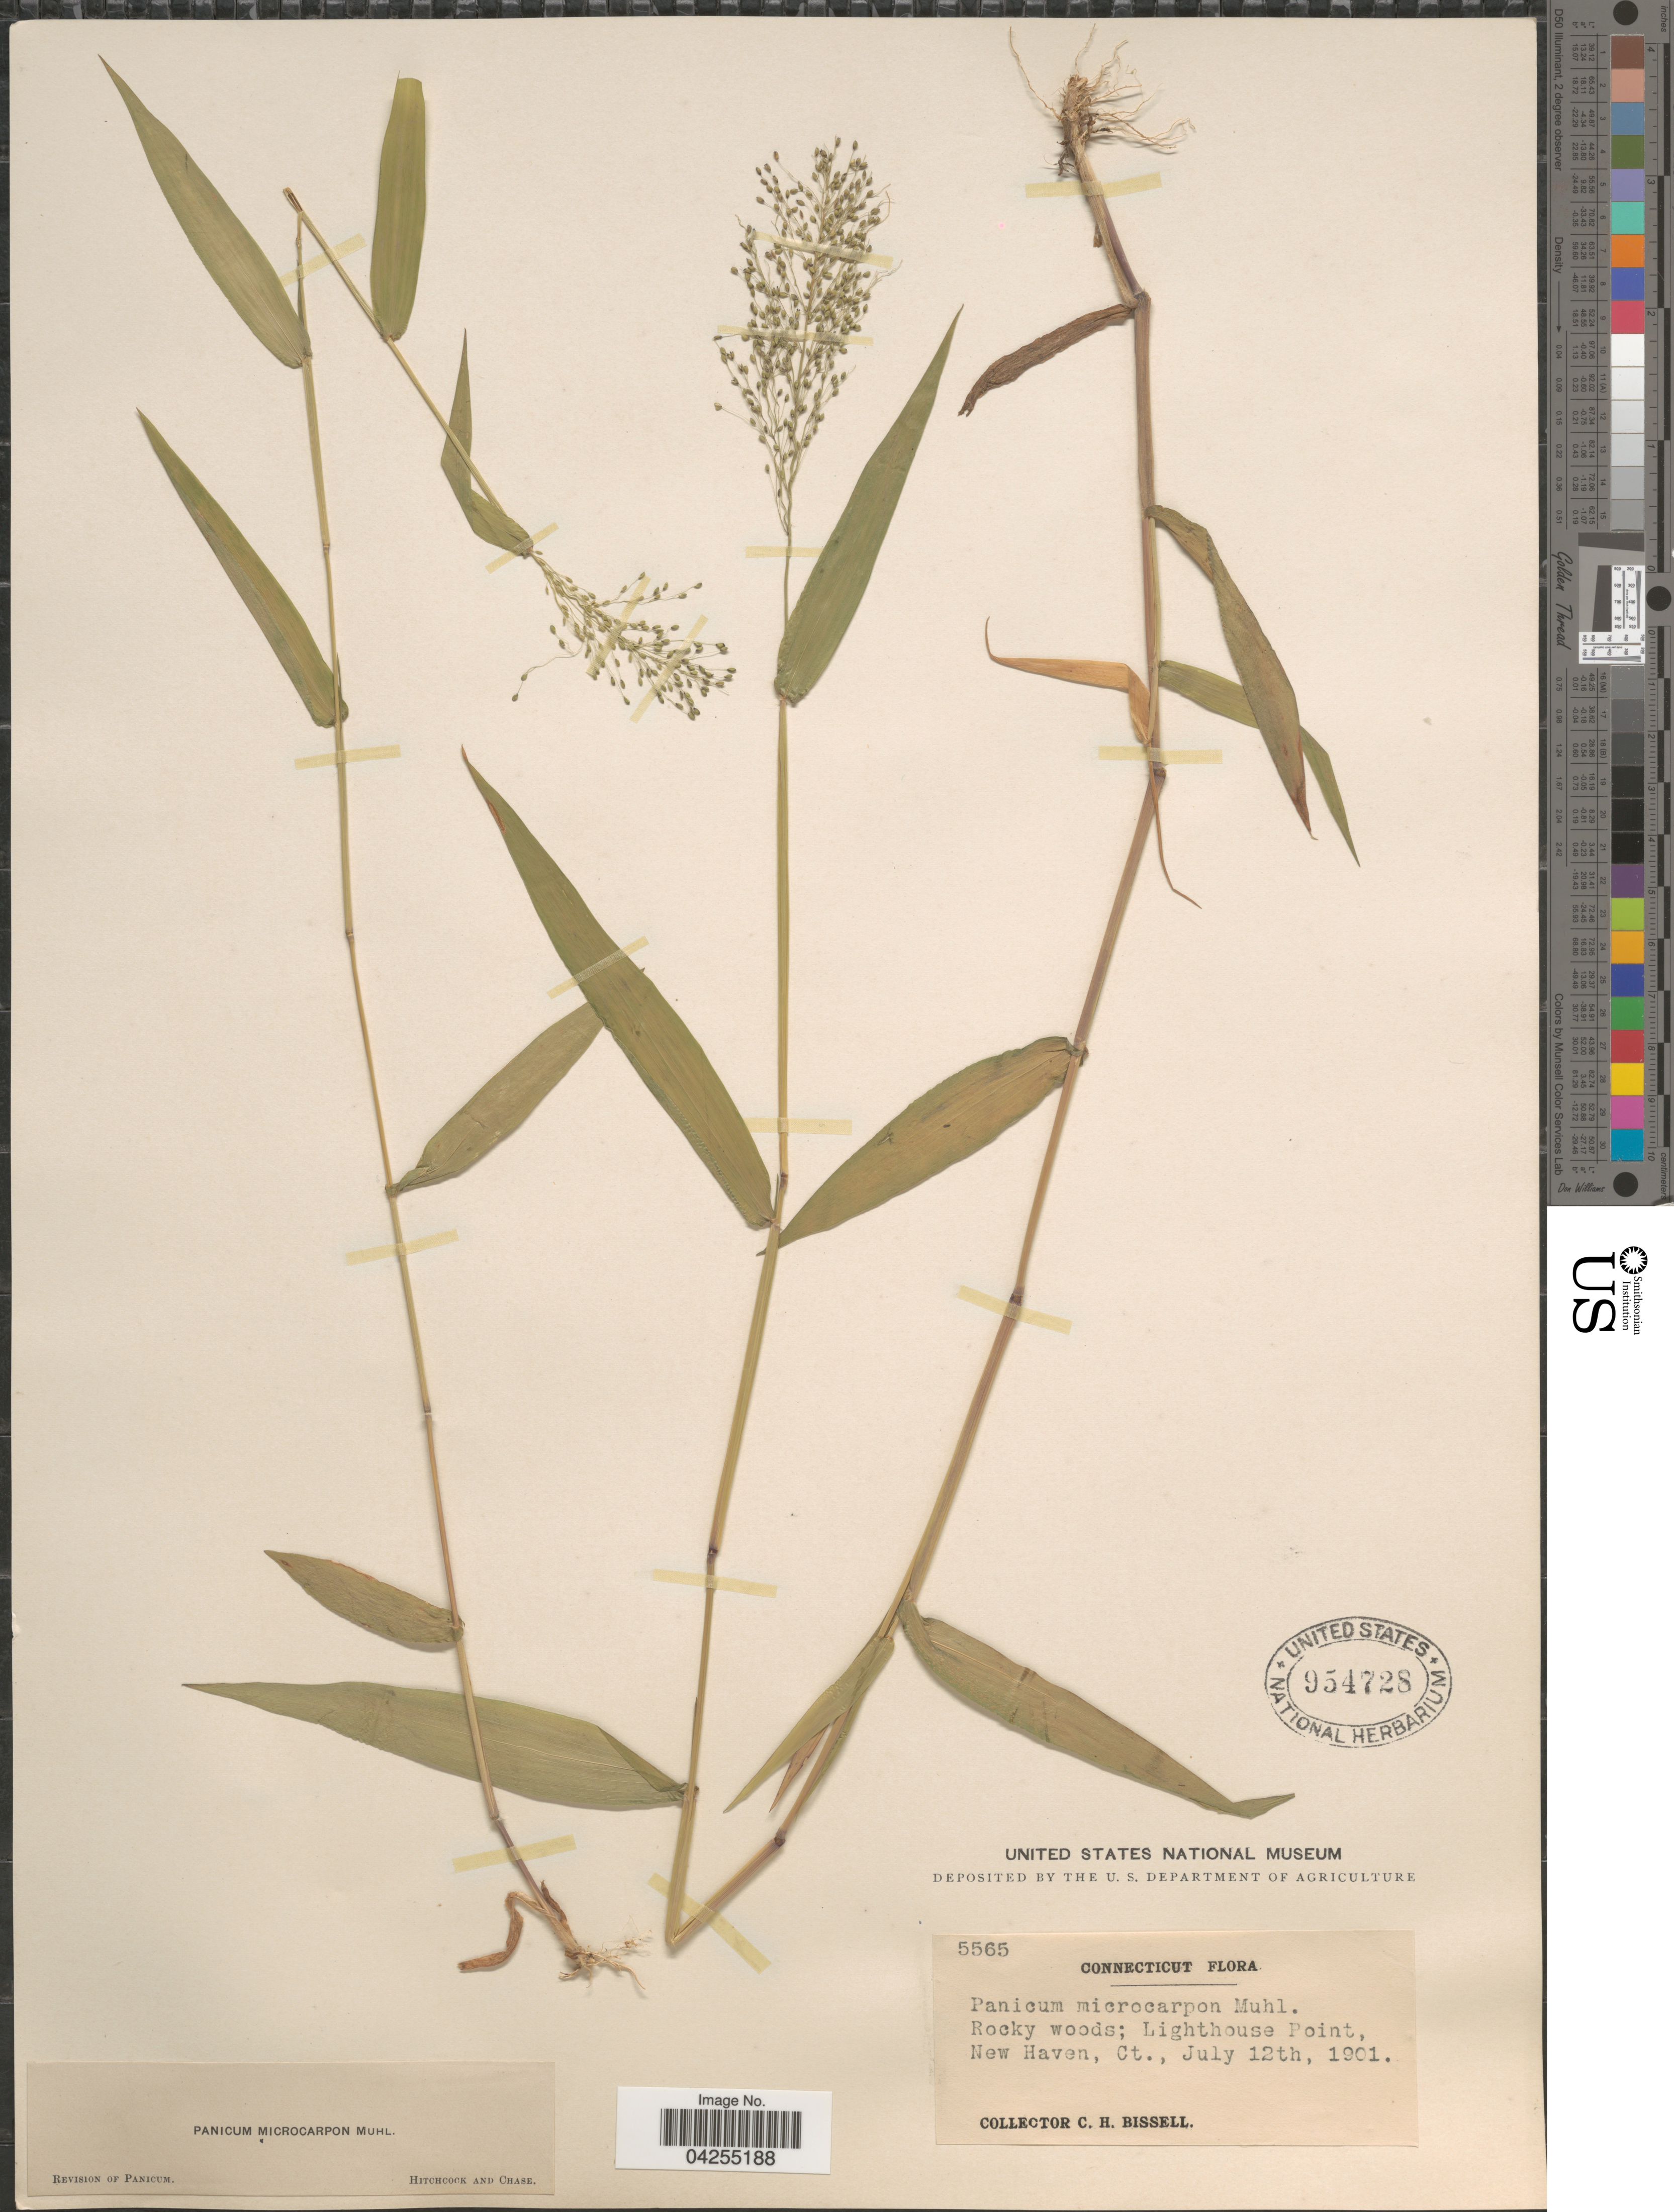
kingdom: Plantae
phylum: Tracheophyta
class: Liliopsida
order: Poales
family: Poaceae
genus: Dichanthelium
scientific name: Dichanthelium dichotomum var. dichotomum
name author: (L.) Gould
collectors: C. Bissell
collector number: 5565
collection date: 1901-07-12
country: United States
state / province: Connecticut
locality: Rocky woods; Lighthouse Point, New Haven.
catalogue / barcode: US 954728